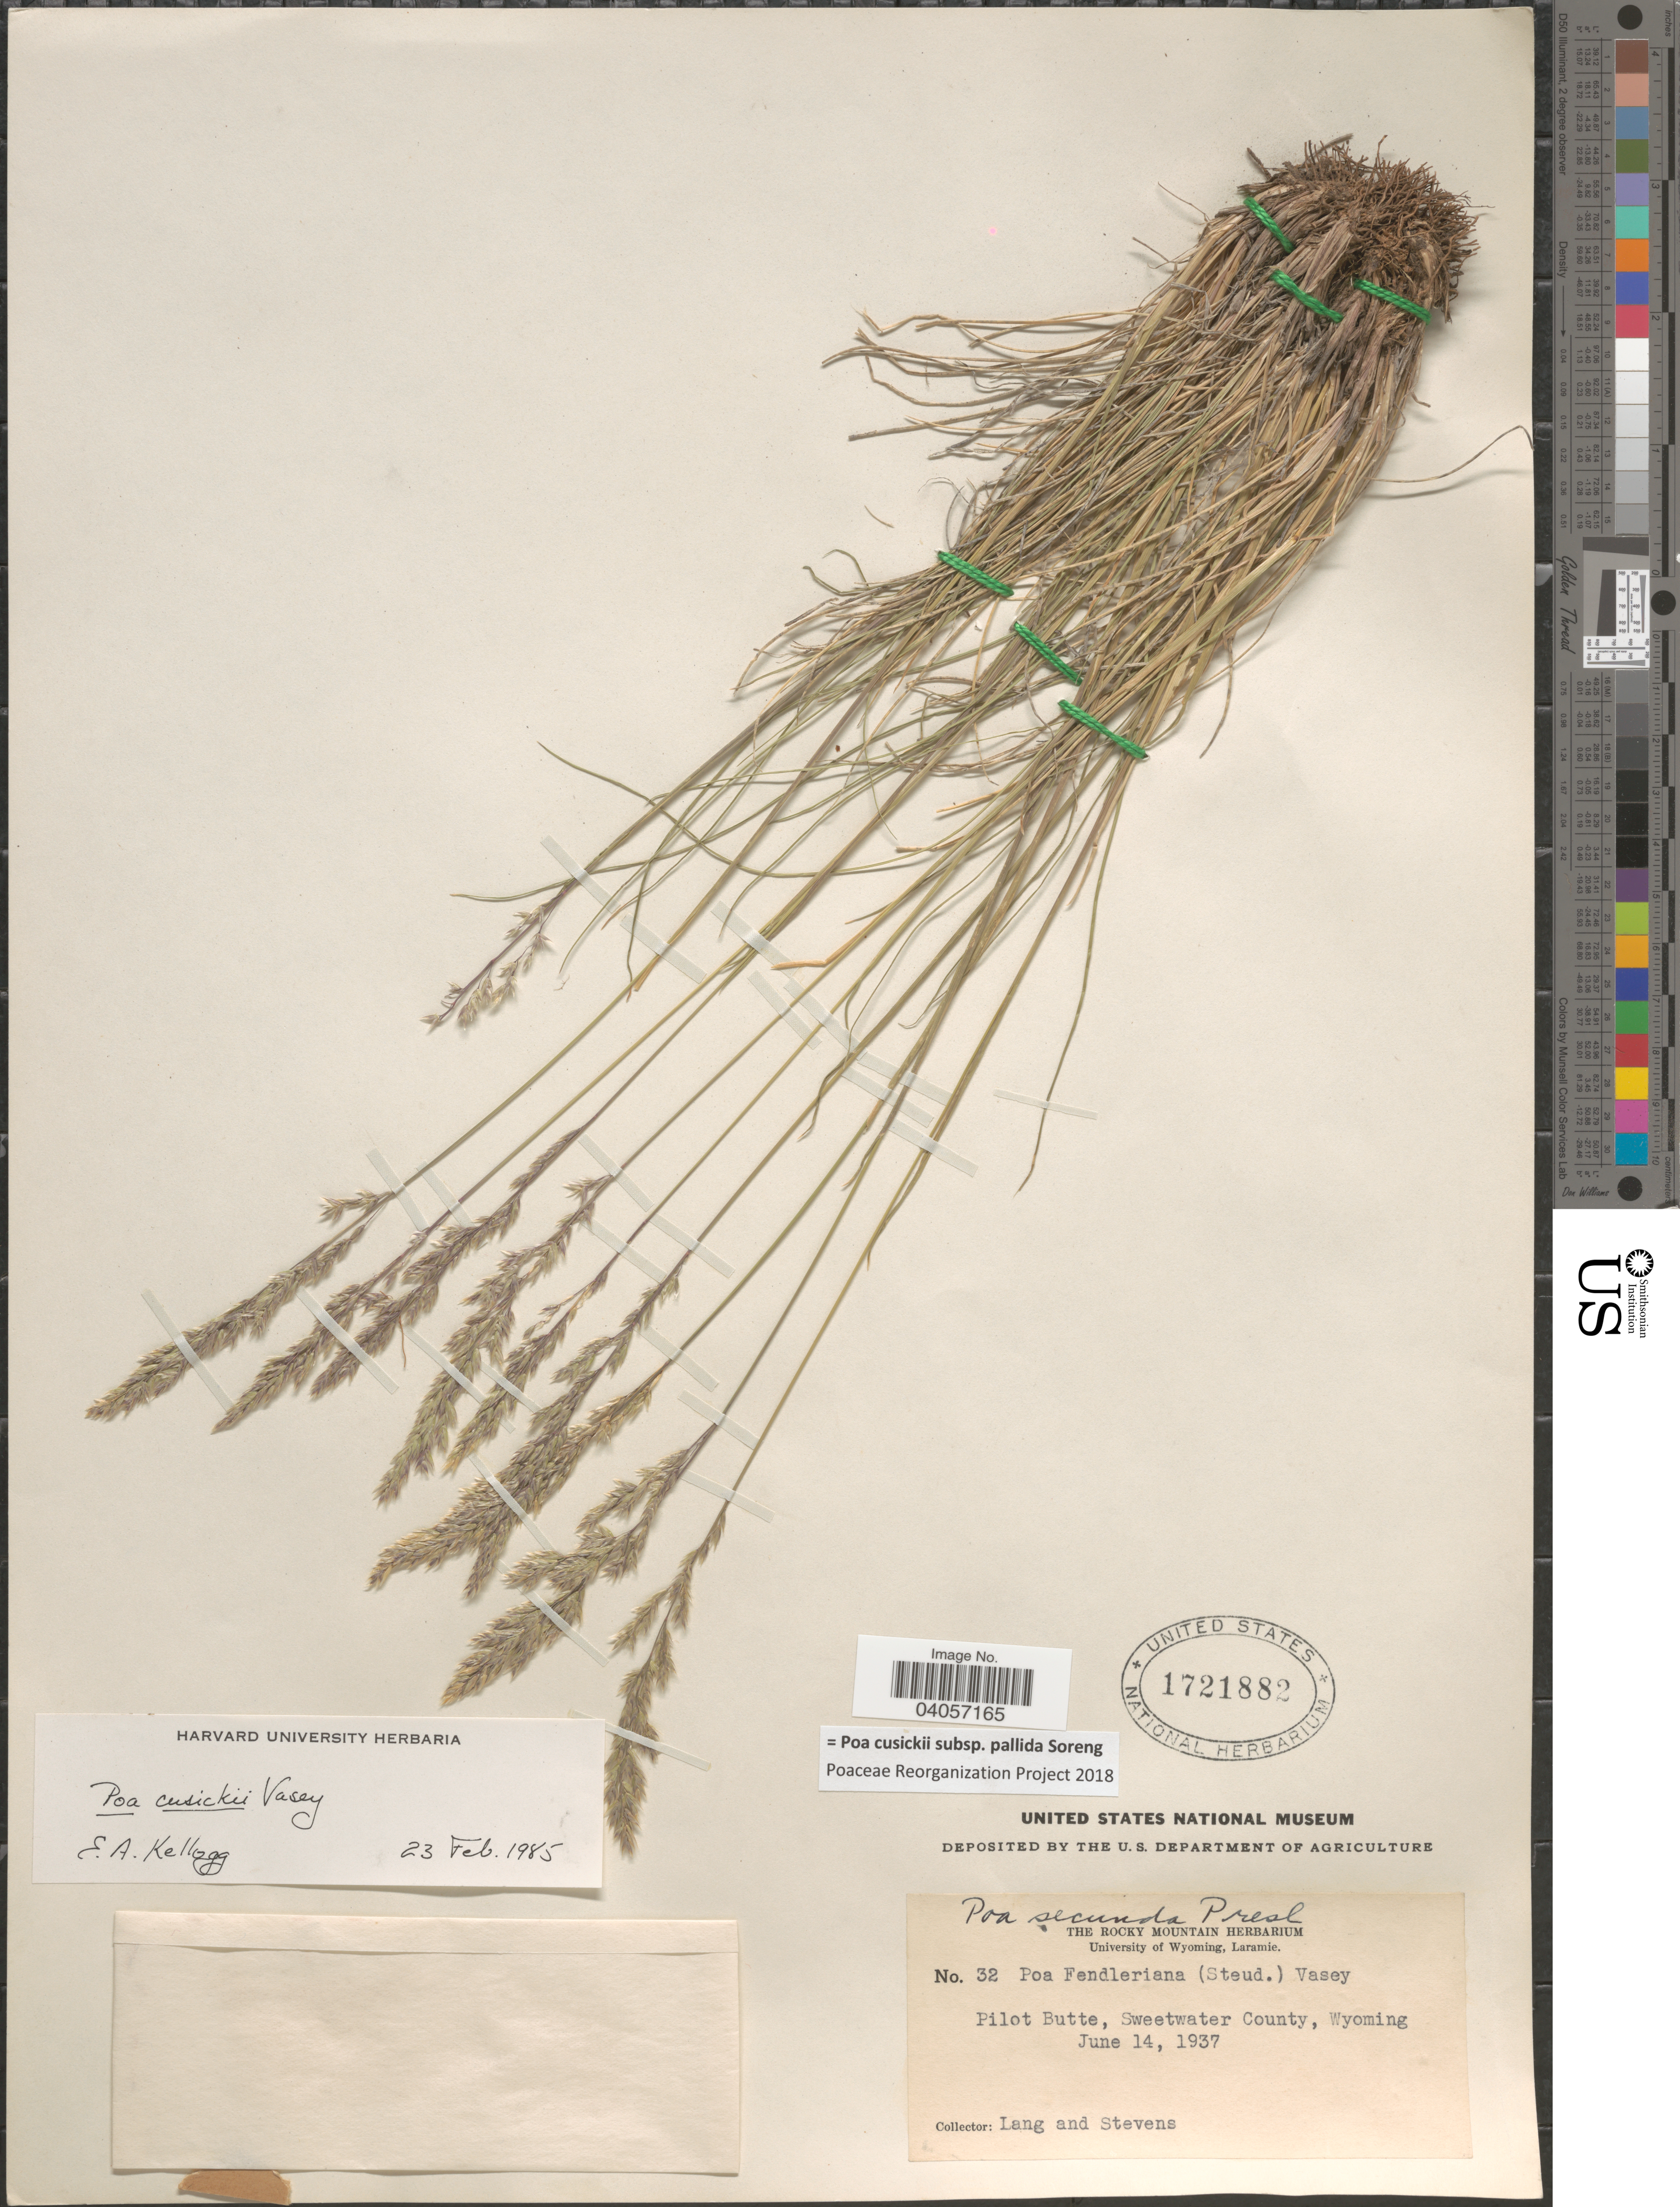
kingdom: Plantae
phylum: Tracheophyta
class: Liliopsida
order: Poales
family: Poaceae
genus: Poa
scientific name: Poa cusickii subsp. pallida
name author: Soreng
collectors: -- Lang & -. Stevens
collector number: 32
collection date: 1937-06-14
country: United States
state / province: Wyoming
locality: Pilot Butte, Sweetwater County.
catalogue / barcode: US 1721882